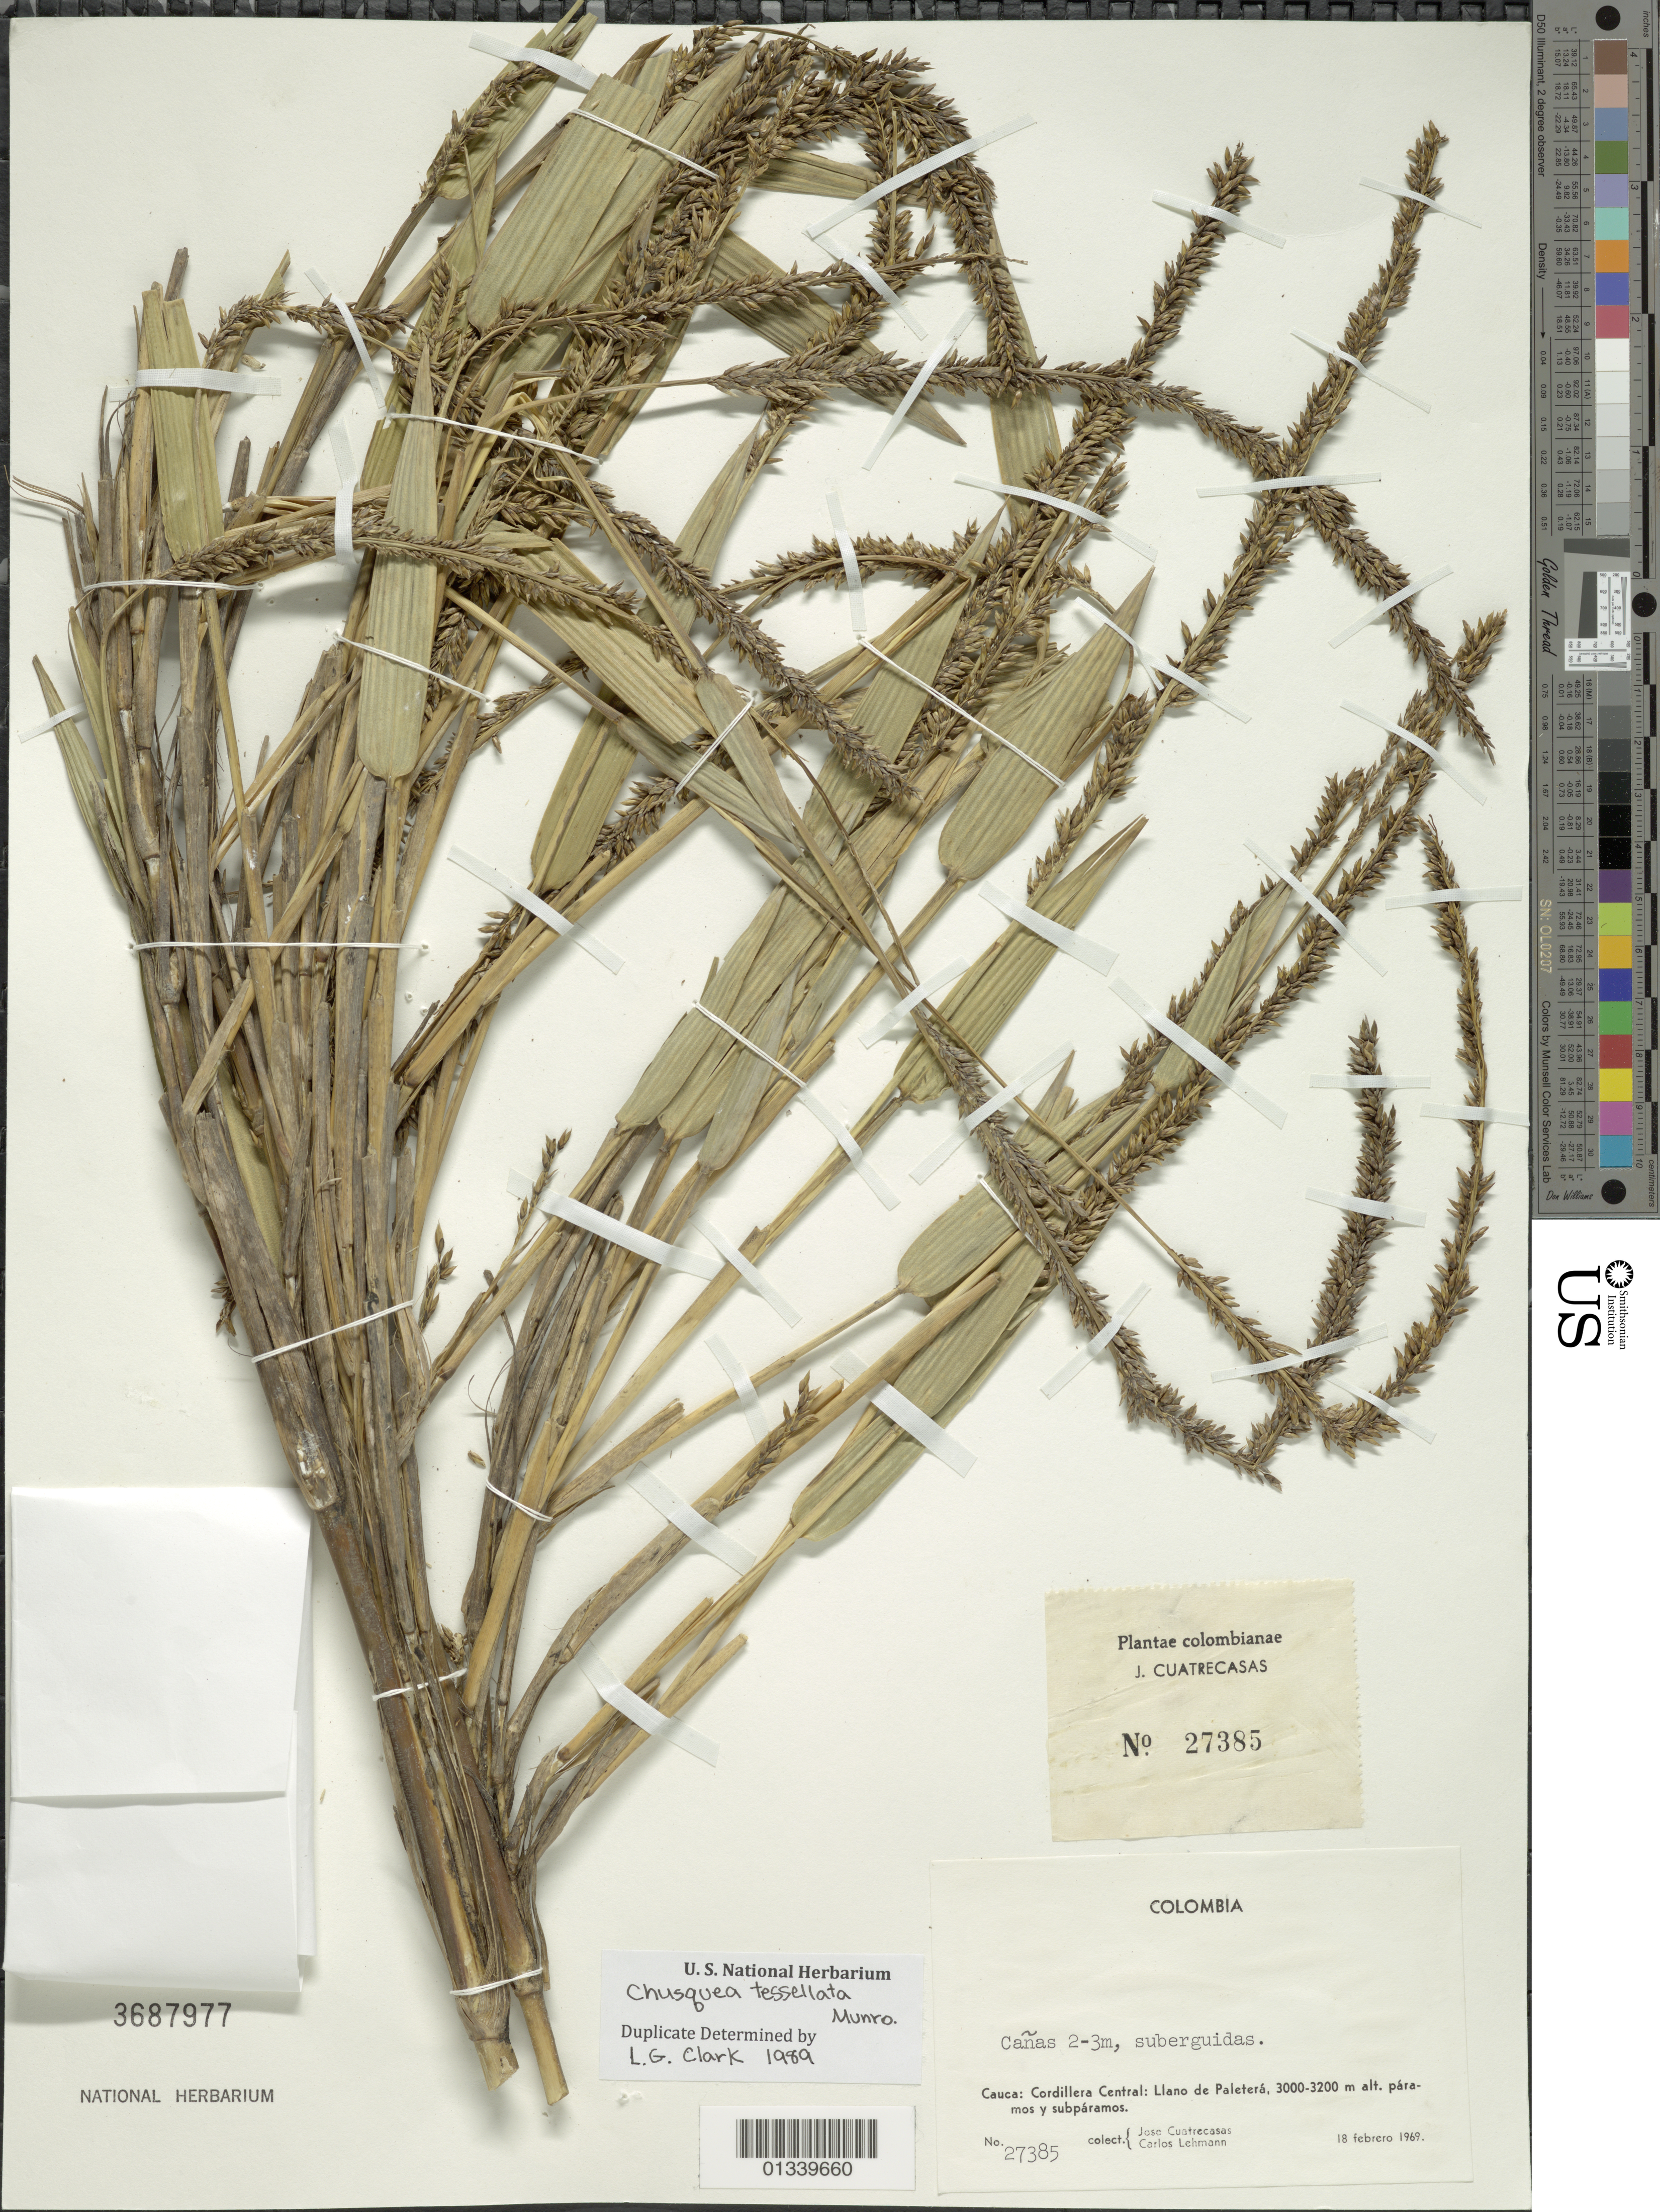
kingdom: Plantae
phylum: Tracheophyta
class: Liliopsida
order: Poales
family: Poaceae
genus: Chusquea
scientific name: Chusquea tessellata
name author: Munro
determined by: Clark, Lynn G., (ISC), Iowa State University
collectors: J. Cuatrecasas & C. Lehmann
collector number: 27385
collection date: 1969-02-18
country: Colombia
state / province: Cauca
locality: Cordillera Central: Llano de Paletera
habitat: Paramos y subparamos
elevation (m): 3000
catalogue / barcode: US 3687977